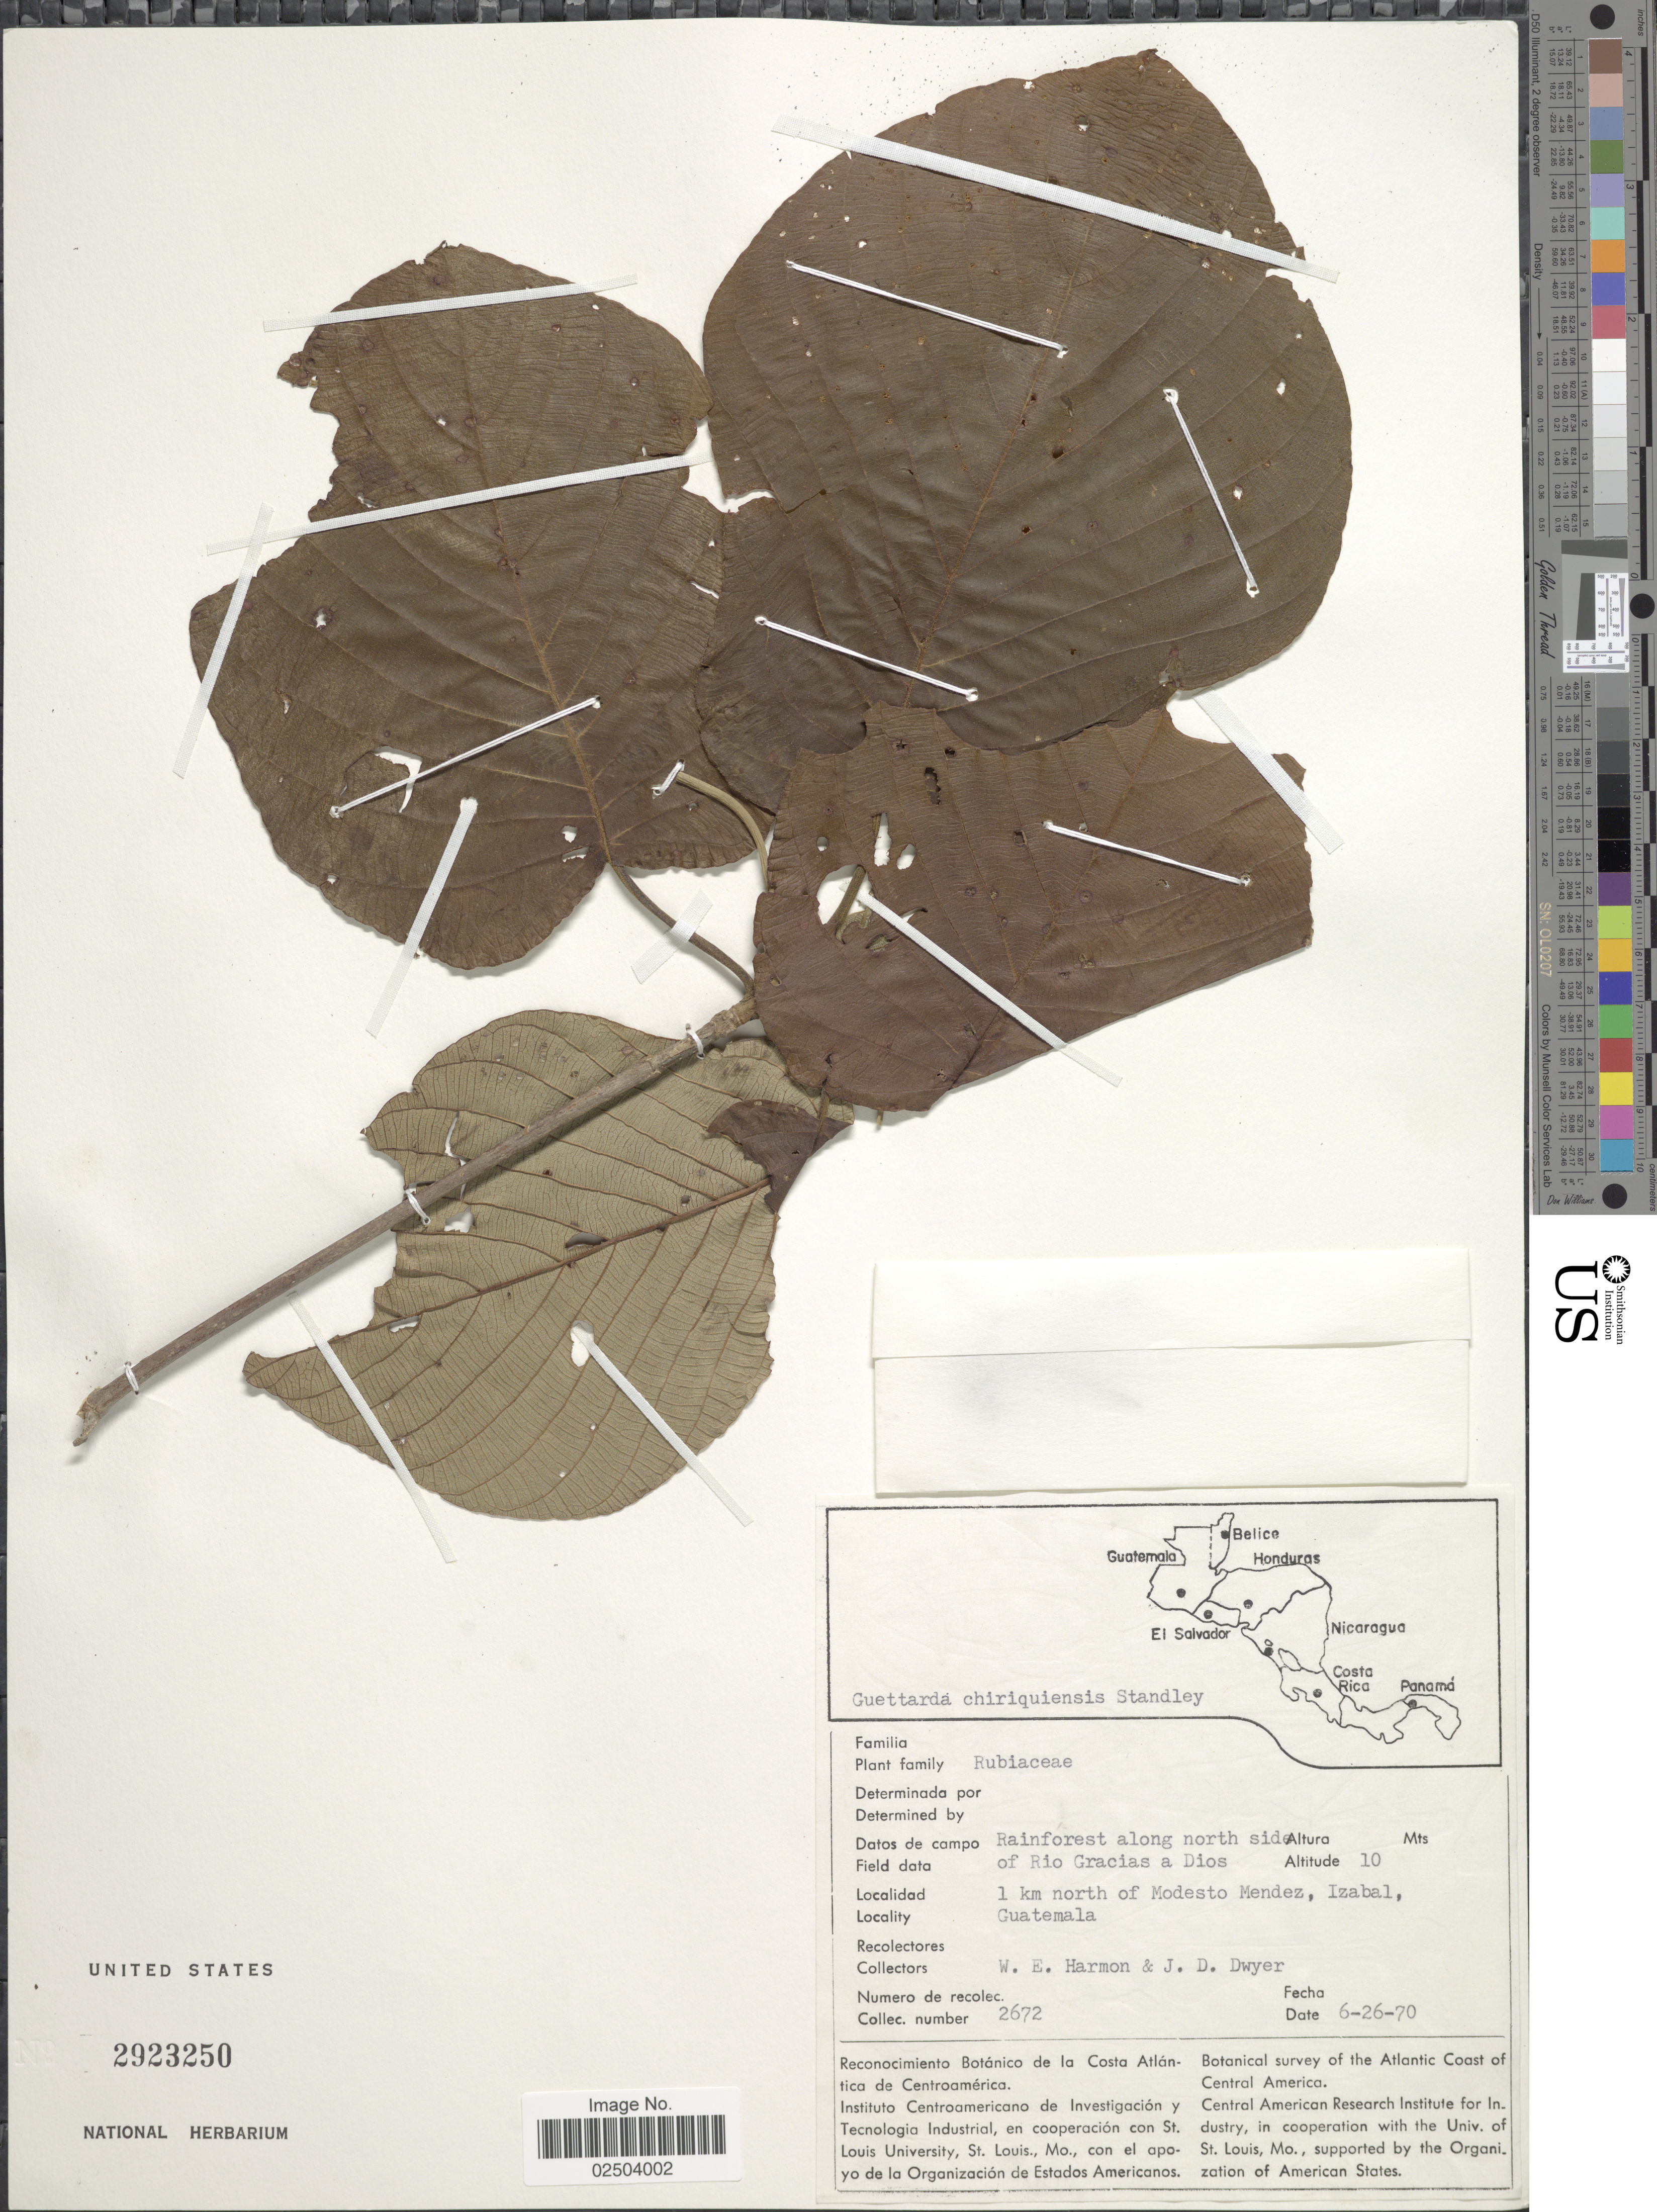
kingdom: Plantae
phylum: Tracheophyta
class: Magnoliopsida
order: Gentianales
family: Rubiaceae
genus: Guettarda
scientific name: Guettarda chiriquiensis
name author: Standl.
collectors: W. E. Harmon & J. D. Dwyer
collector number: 2672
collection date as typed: Transcribed d/m/y: 26/6/70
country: Guatemala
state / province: Izabal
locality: Rainforest along north side of Rio Gracias a Dios, 1 km north of Modesto Mendez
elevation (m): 10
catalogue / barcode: US 2923250